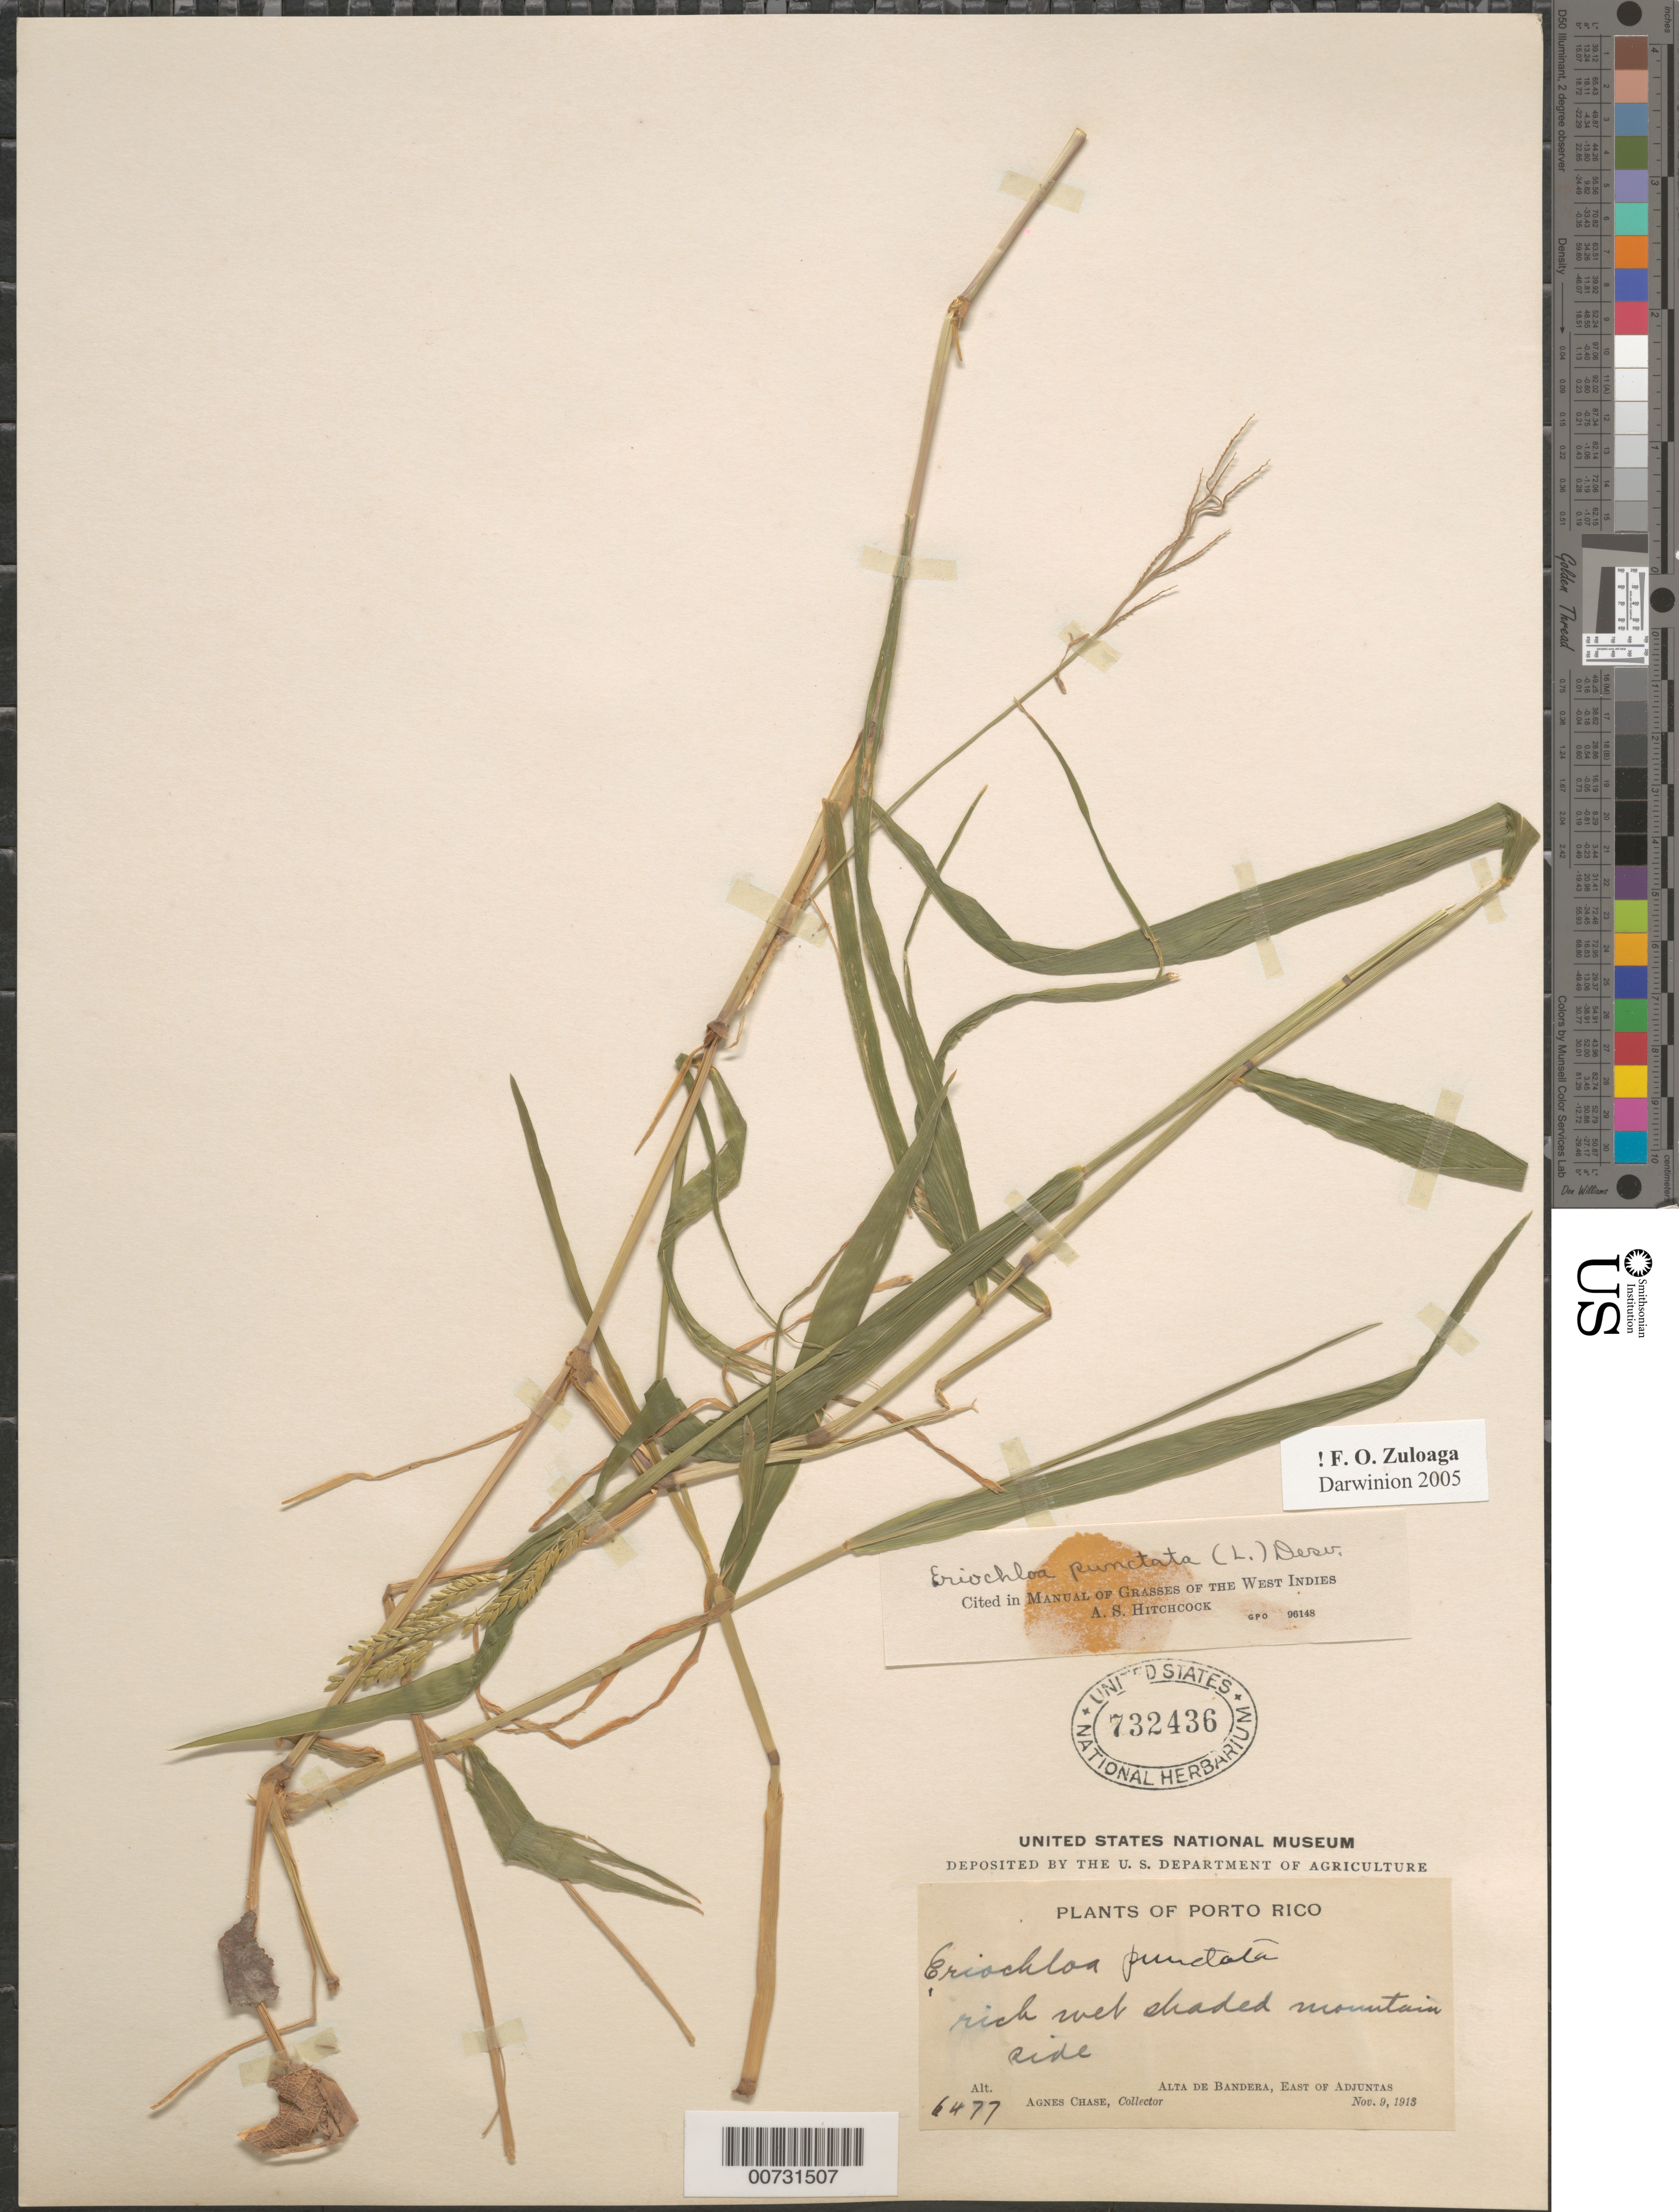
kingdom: Plantae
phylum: Tracheophyta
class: Liliopsida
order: Poales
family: Poaceae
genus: Eriochloa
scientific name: Eriochloa punctata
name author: (L.) Desv. ex Ham.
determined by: Hitchcock, Albert S.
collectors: A. Chase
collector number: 6477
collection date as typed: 09 Nov 1913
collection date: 1913-11-09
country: Puerto Rico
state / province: Adjuntas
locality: Alta de Bandera, E of Adjuntas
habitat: Rich wet shaded mountain side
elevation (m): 700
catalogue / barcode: US 732436